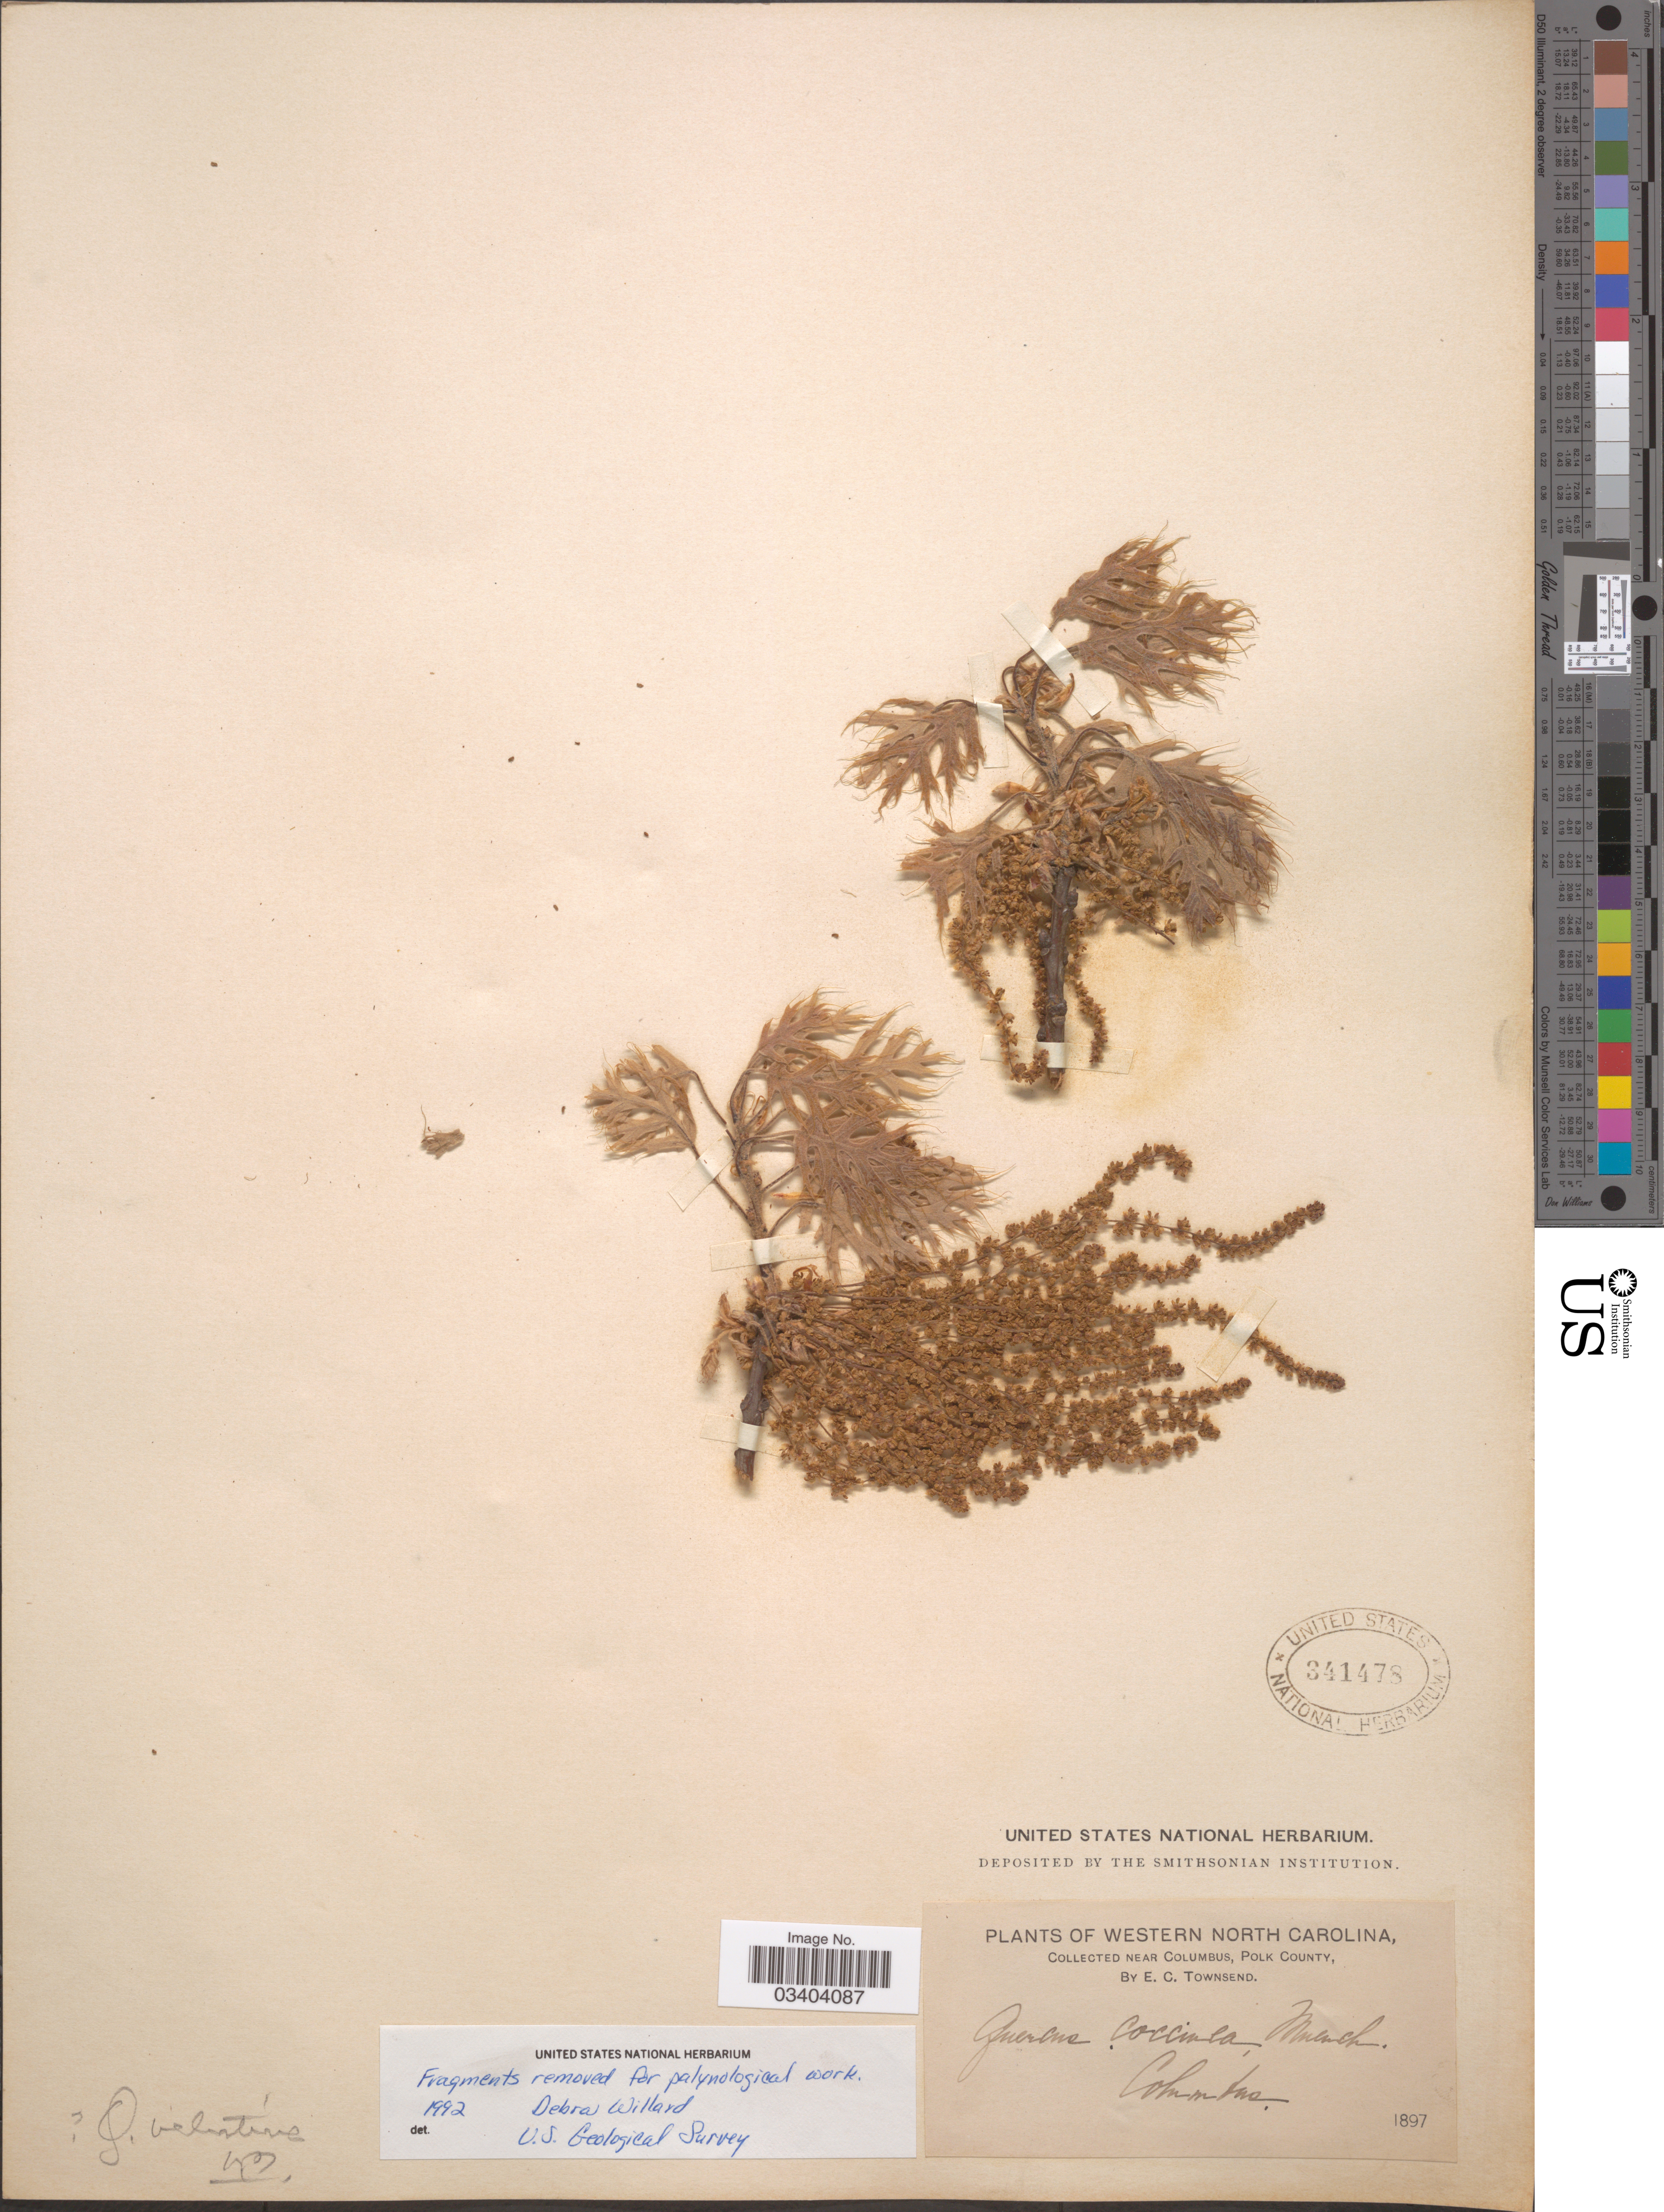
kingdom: Plantae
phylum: Tracheophyta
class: Magnoliopsida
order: Fagales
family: Fagaceae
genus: Quercus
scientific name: Quercus coccinea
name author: Münchh.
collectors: E. C. Townsend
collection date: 1897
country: United States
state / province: North Carolina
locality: Western North Carolina. Columbus.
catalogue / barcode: US 341478